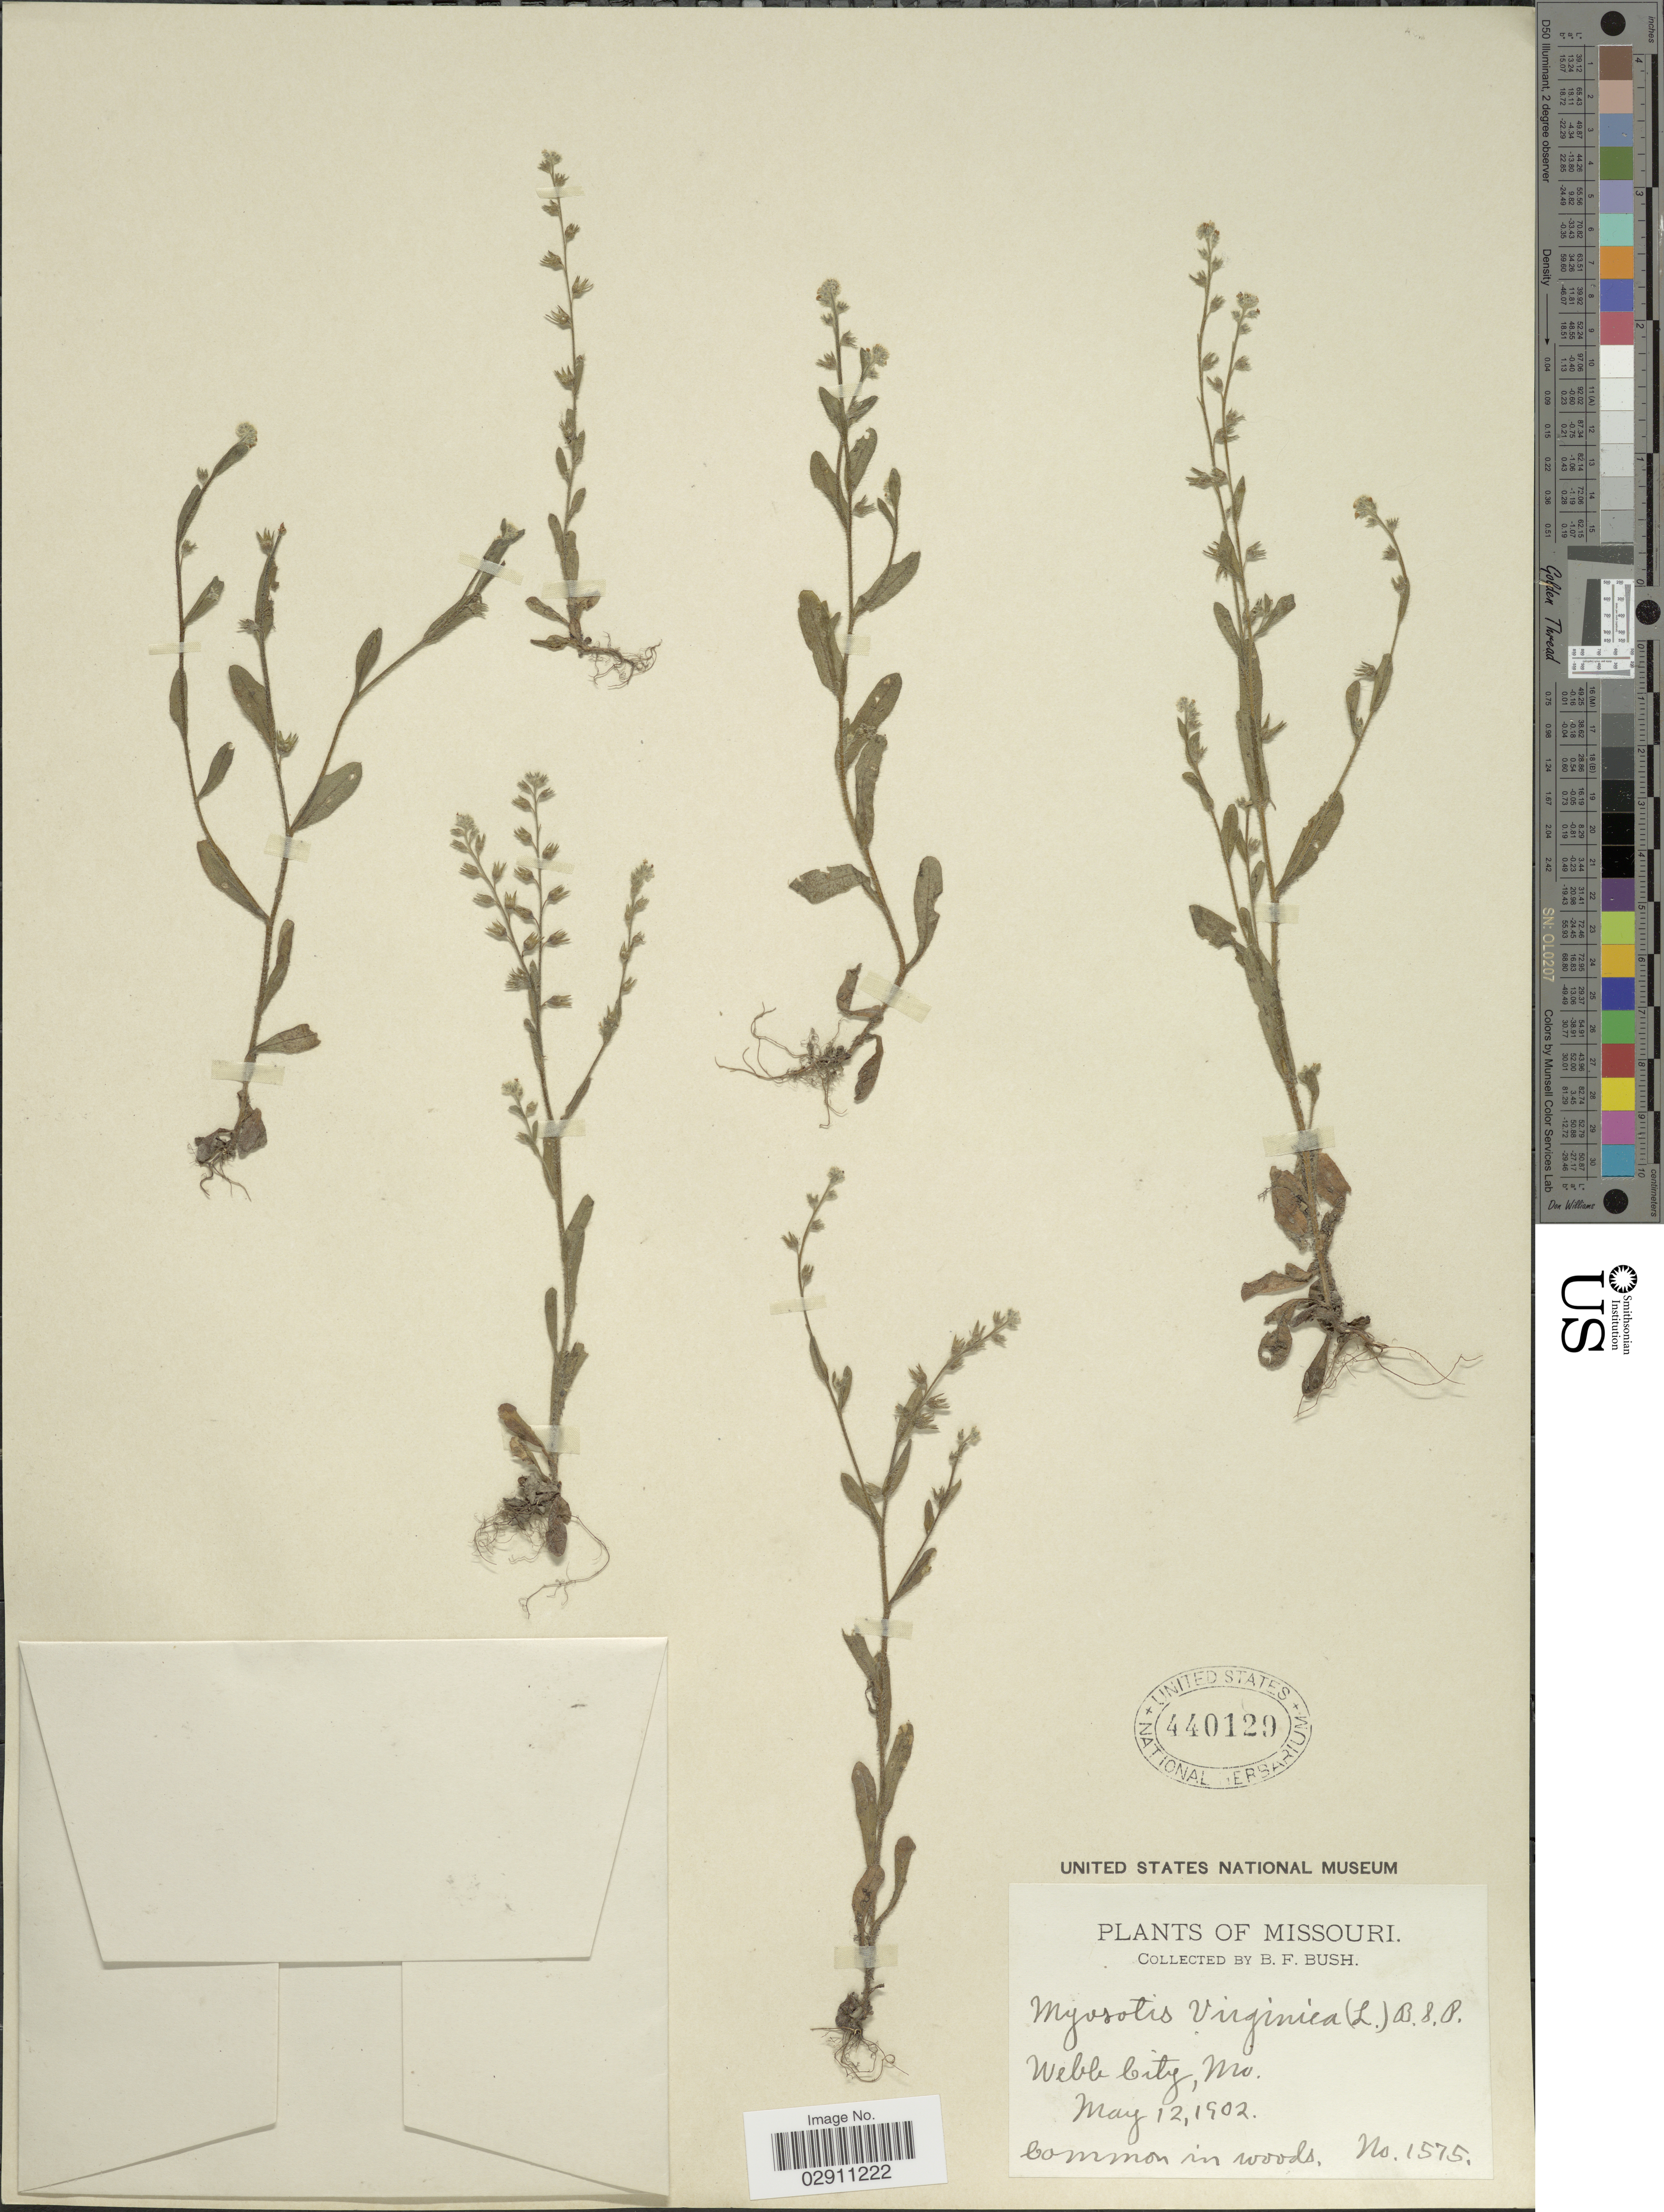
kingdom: Plantae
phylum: Tracheophyta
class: Magnoliopsida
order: Boraginales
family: Boraginaceae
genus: Myosotis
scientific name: Myosotis verna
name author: Nutt.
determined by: Goldman, Doug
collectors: B. F. Bush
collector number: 1575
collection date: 1902-05-12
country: United States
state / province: Missouri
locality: Webb City.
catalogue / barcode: US 440129